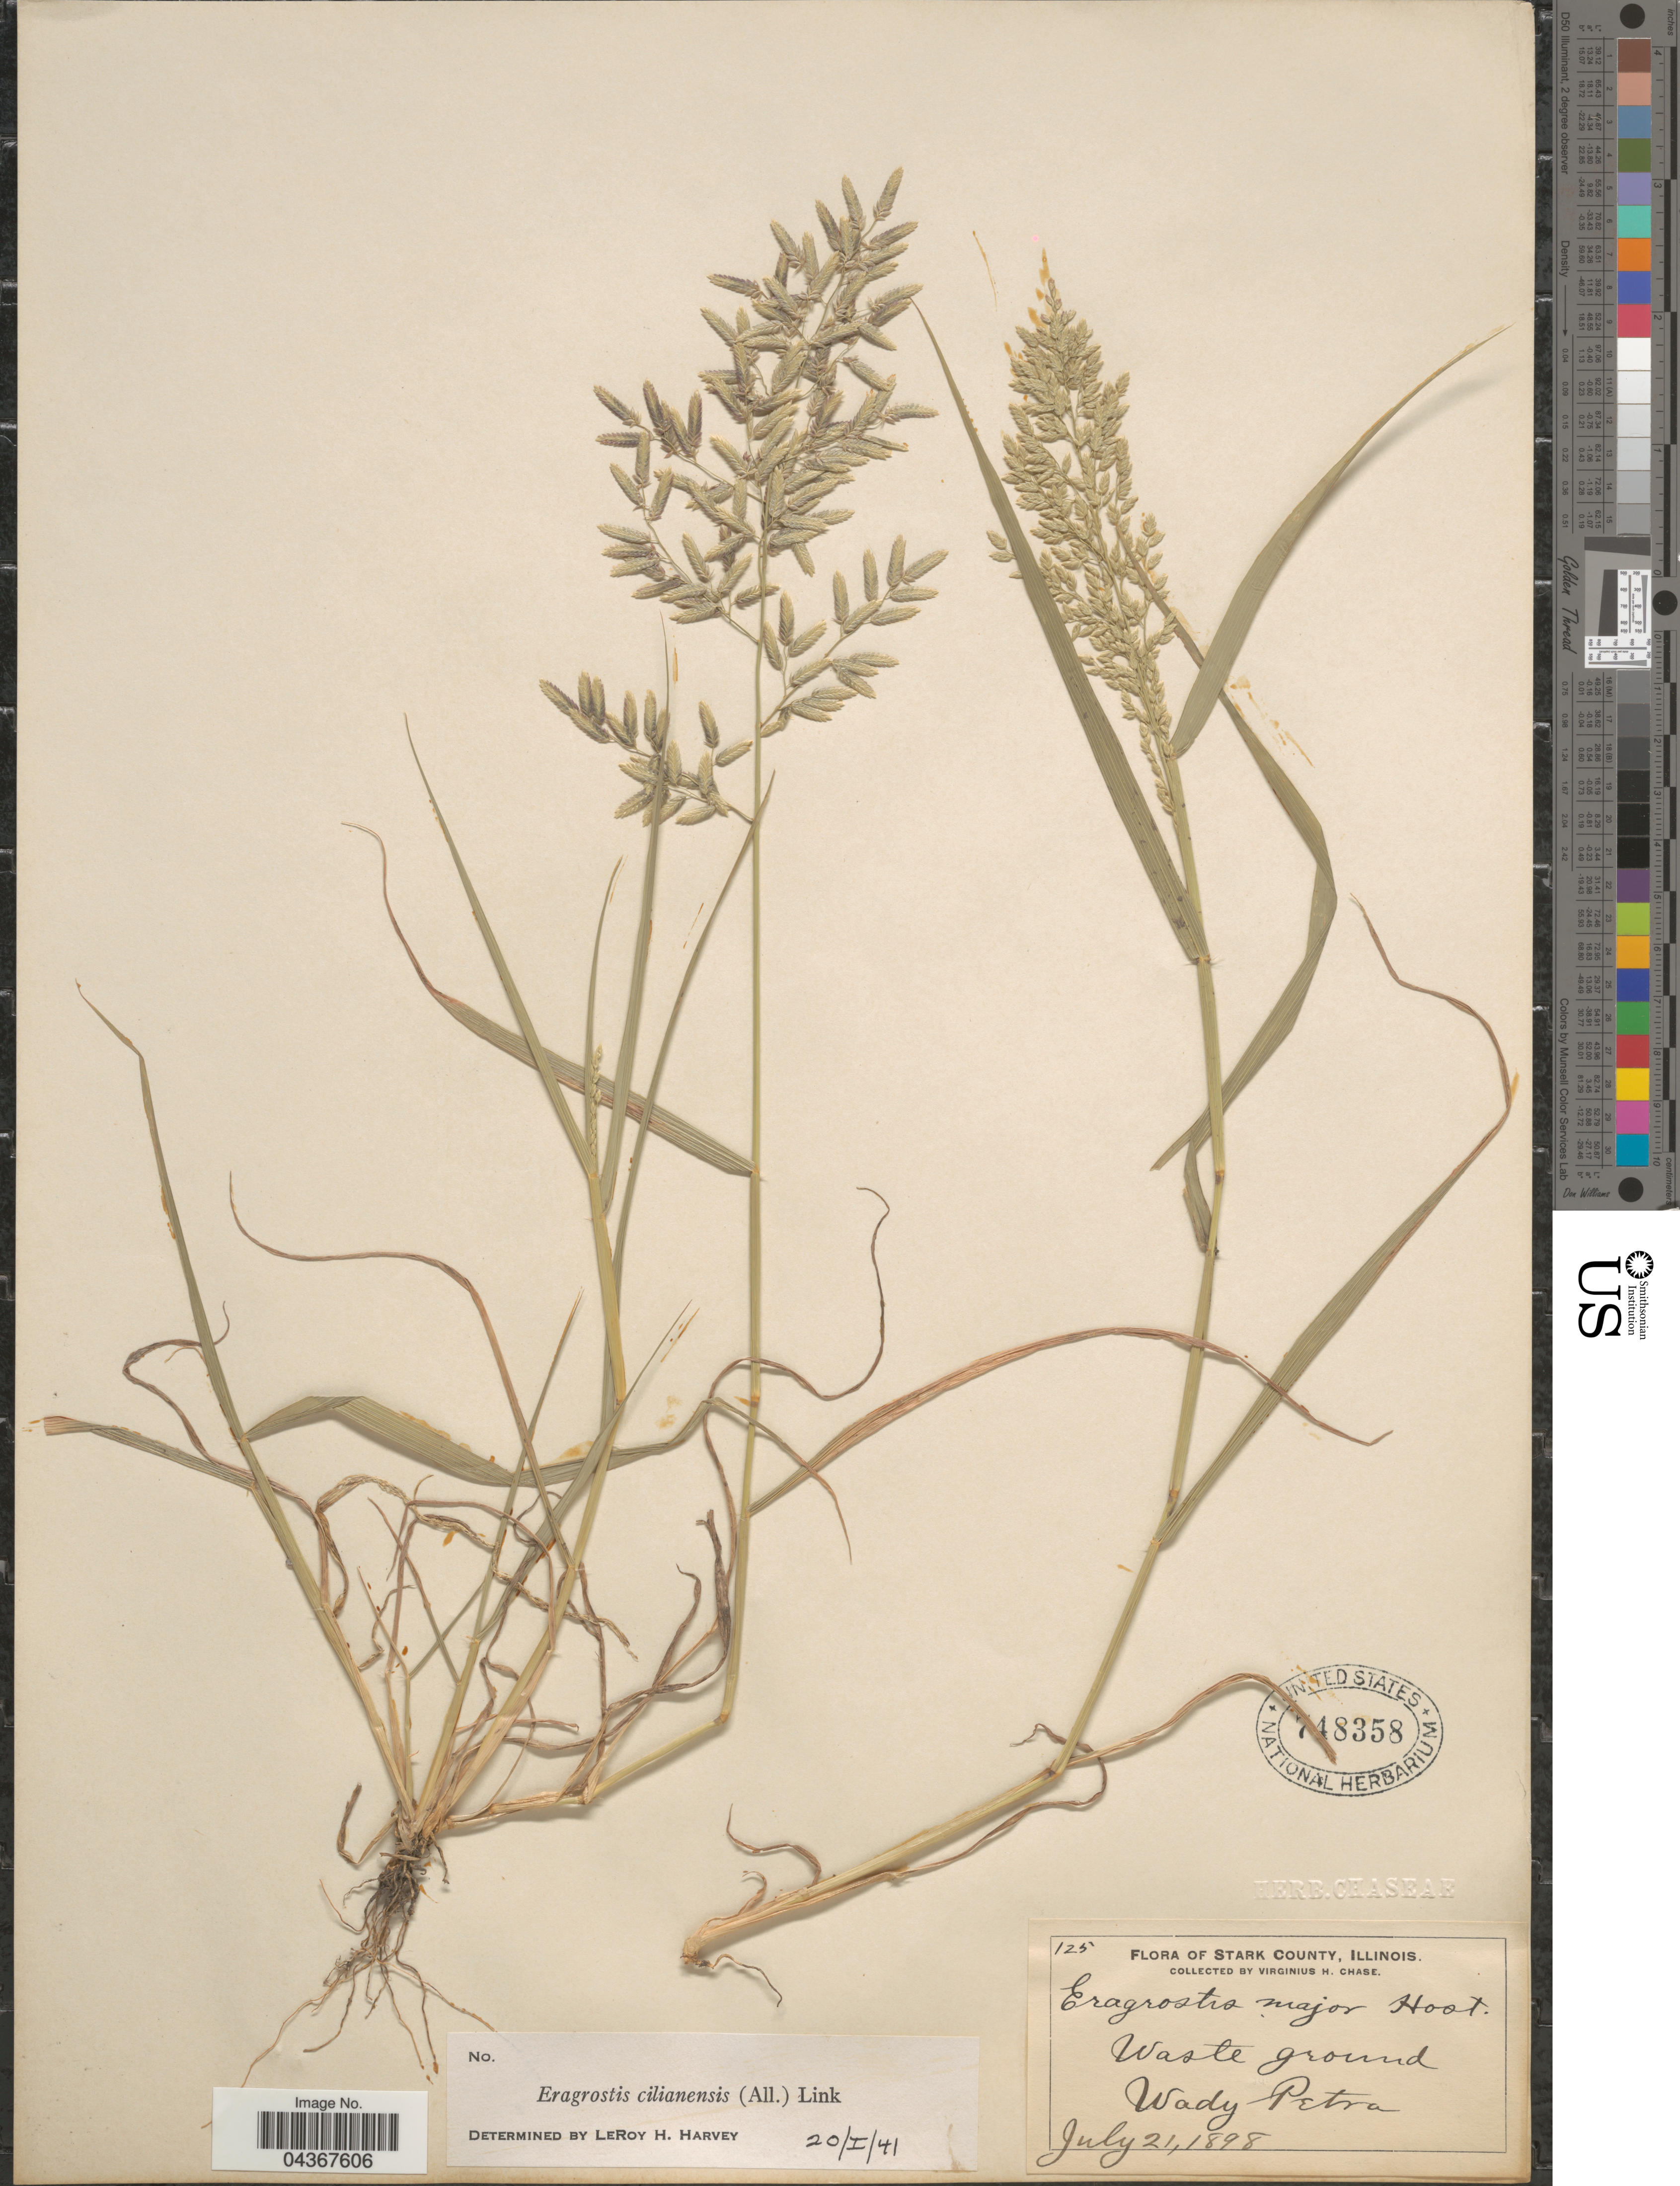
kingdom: Plantae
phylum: Tracheophyta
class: Liliopsida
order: Poales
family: Poaceae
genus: Eragrostis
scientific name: Eragrostis cilianensis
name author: (Bellardi) Vignolo ex Janch.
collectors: V. H. Chase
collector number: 125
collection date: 1898-07-21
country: United States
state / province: Illinois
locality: Stark County. Wady Petra.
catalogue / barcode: US 748358